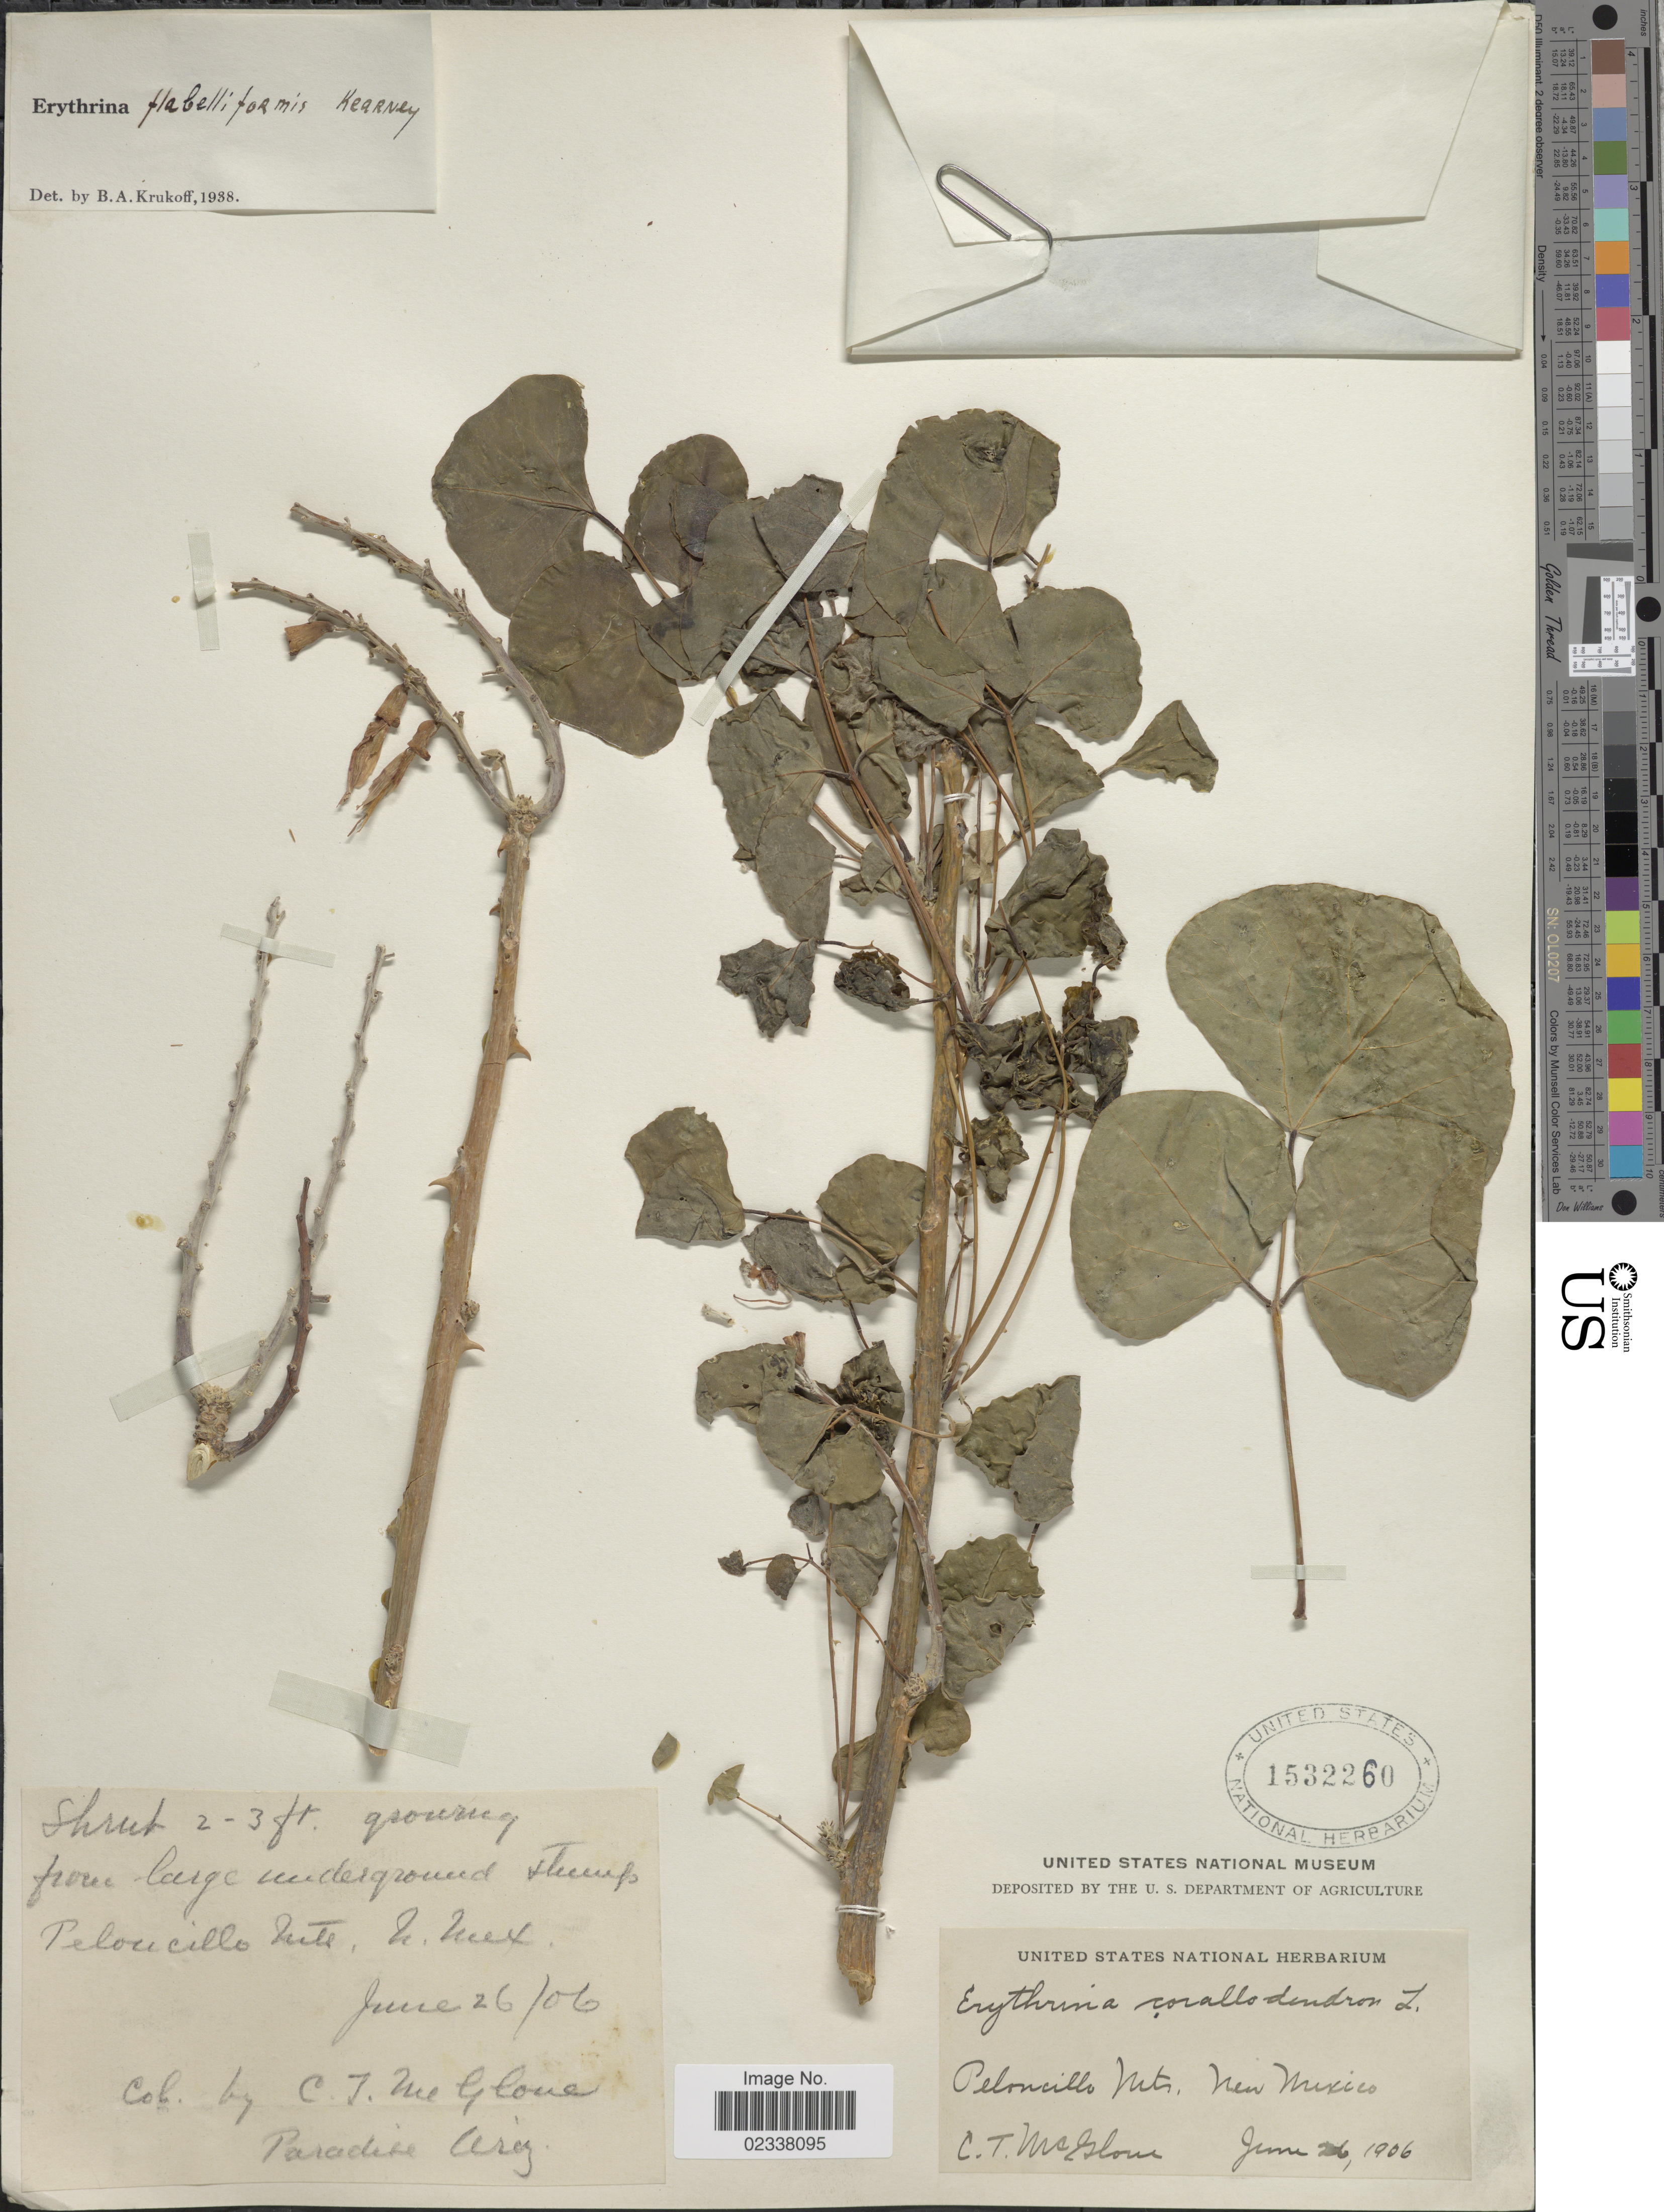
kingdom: Plantae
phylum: Tracheophyta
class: Magnoliopsida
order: Fabales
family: Fabaceae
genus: Erythrina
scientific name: Erythrina flabelliformis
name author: Kearney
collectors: C. Mcglone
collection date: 1906-06-26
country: United States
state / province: New Mexico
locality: Peloncillo Mts.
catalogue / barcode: US 1532260